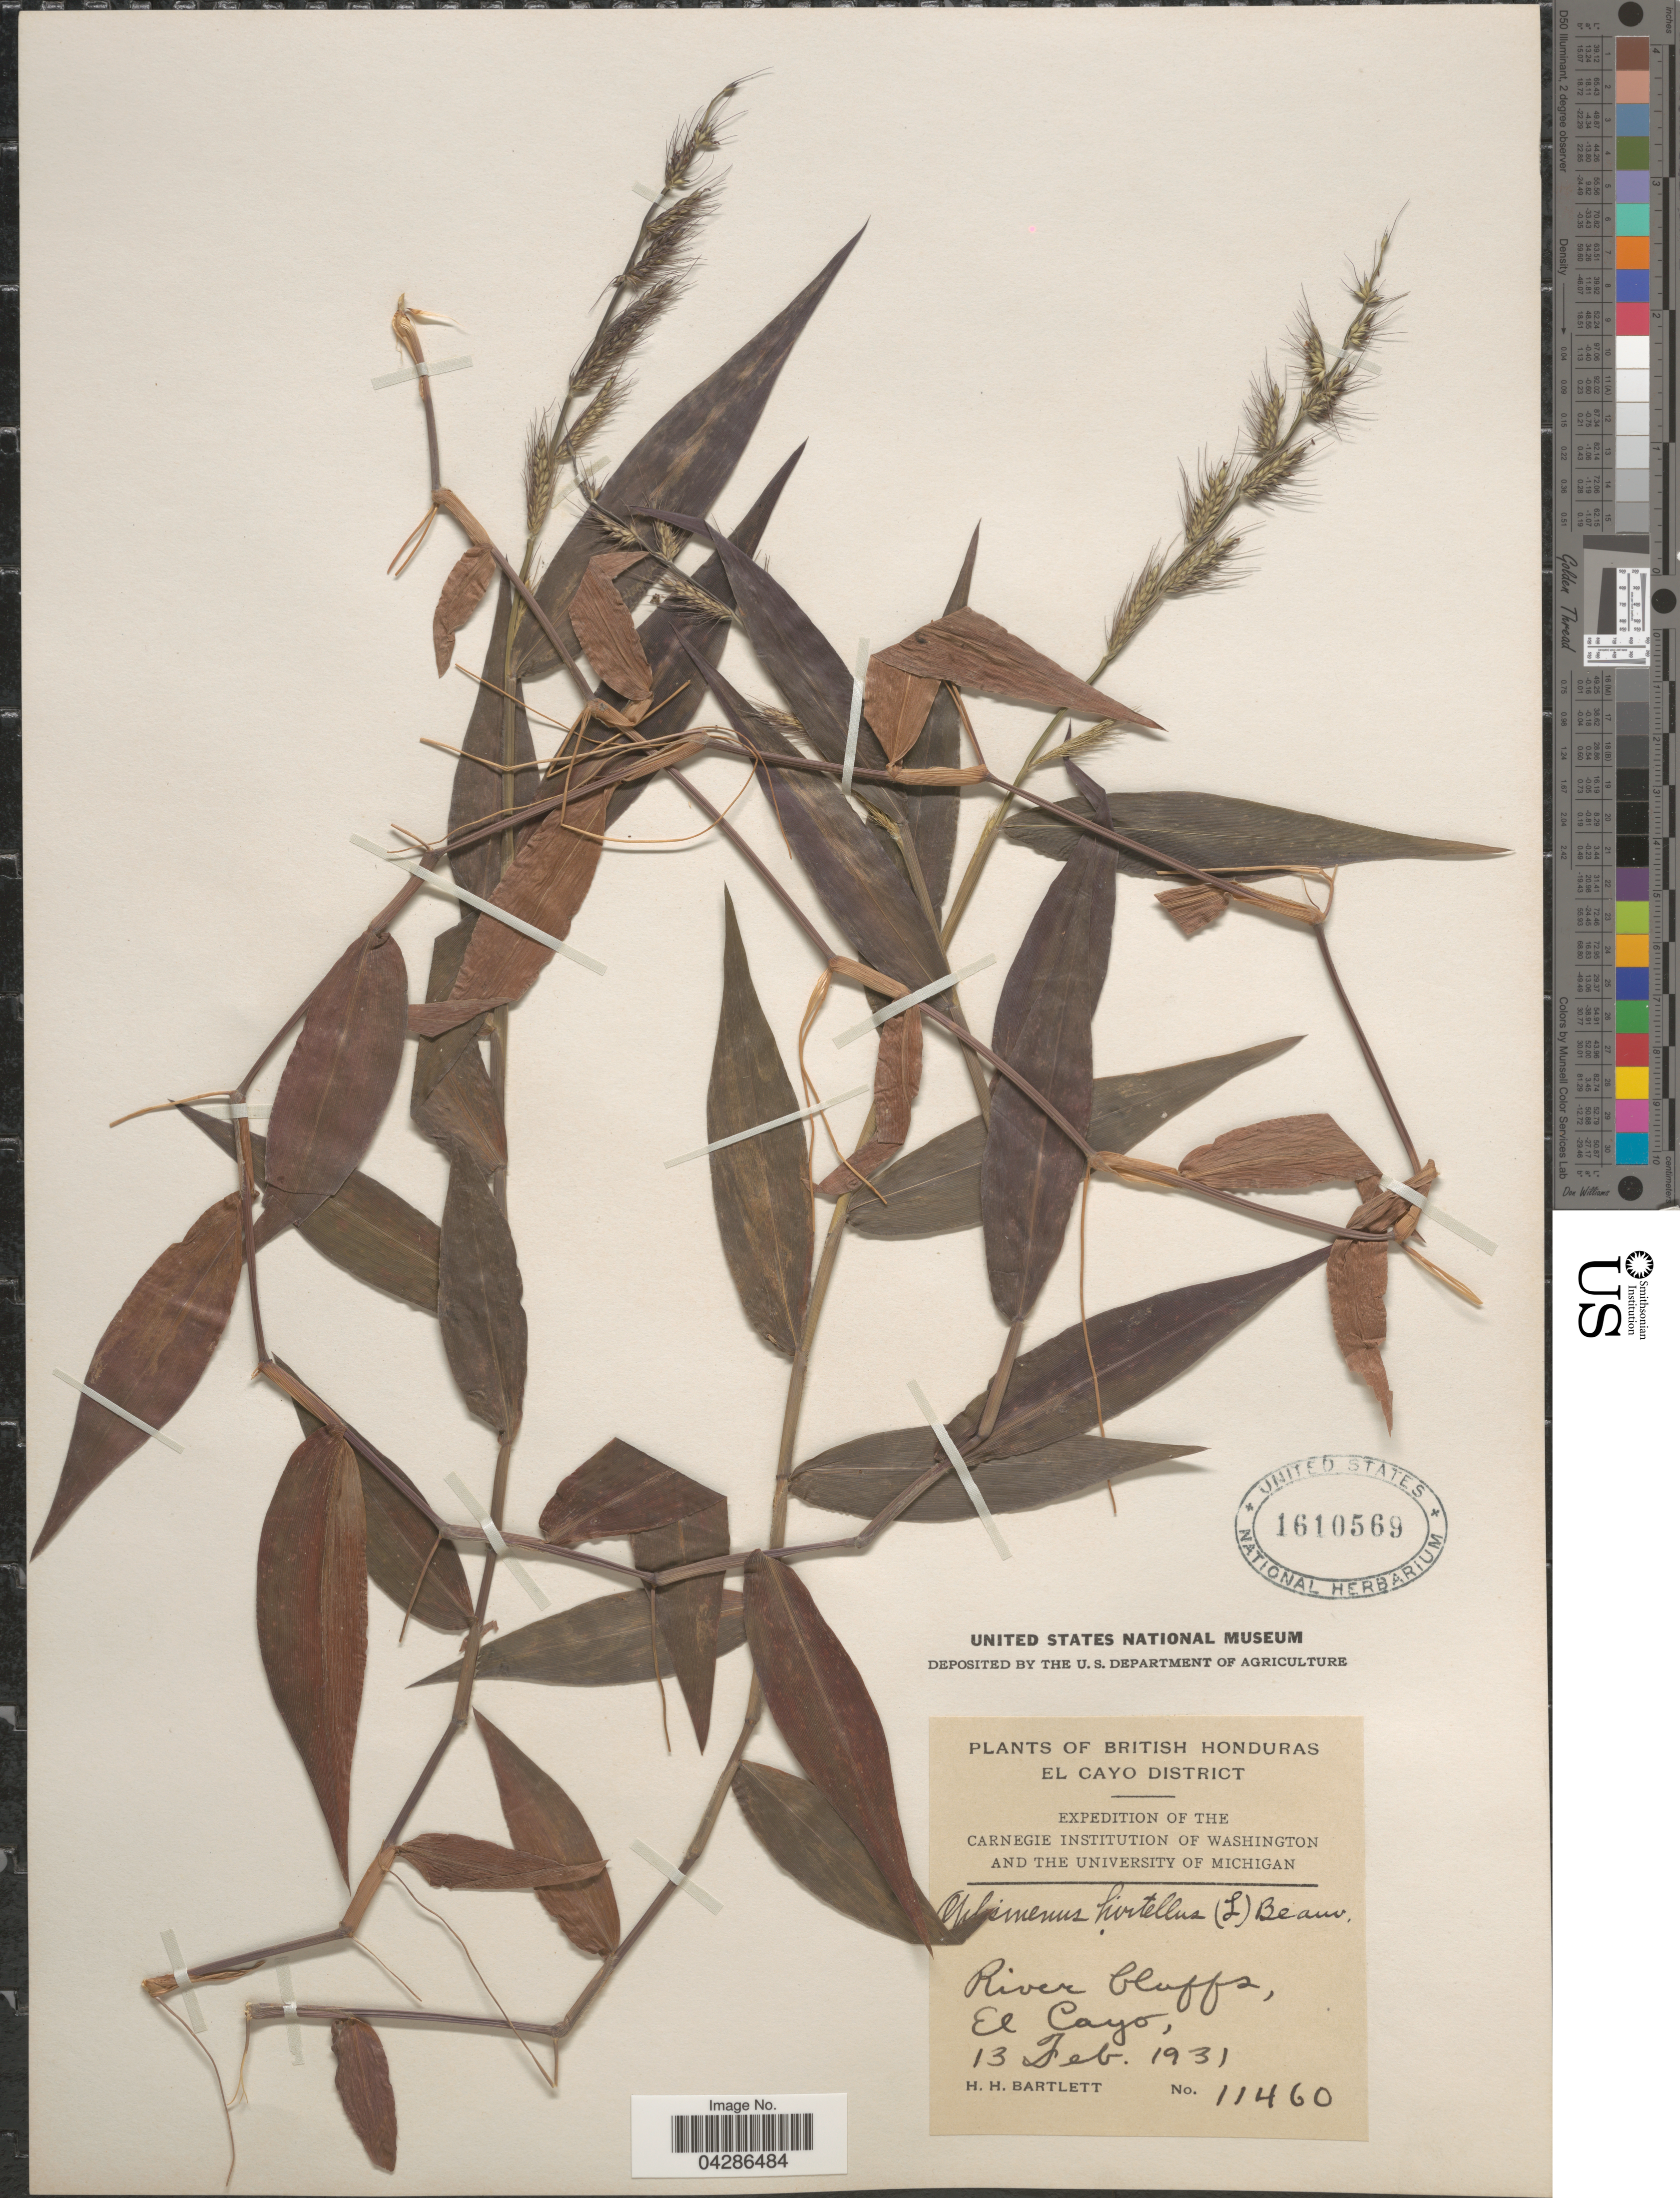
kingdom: Plantae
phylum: Tracheophyta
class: Liliopsida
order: Poales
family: Poaceae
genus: Oplismenus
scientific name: Oplismenus hirtellus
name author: (L.) P. Beauv.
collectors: H. H. Bartlett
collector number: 11460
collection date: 1931-02-13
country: Belize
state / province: Cayo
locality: British Honduras. El Cayo District. Expedition Of The Carnegie Institution Of Washington And The University Of Michigan. River bluffs, El Cayo.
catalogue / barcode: US 1610569